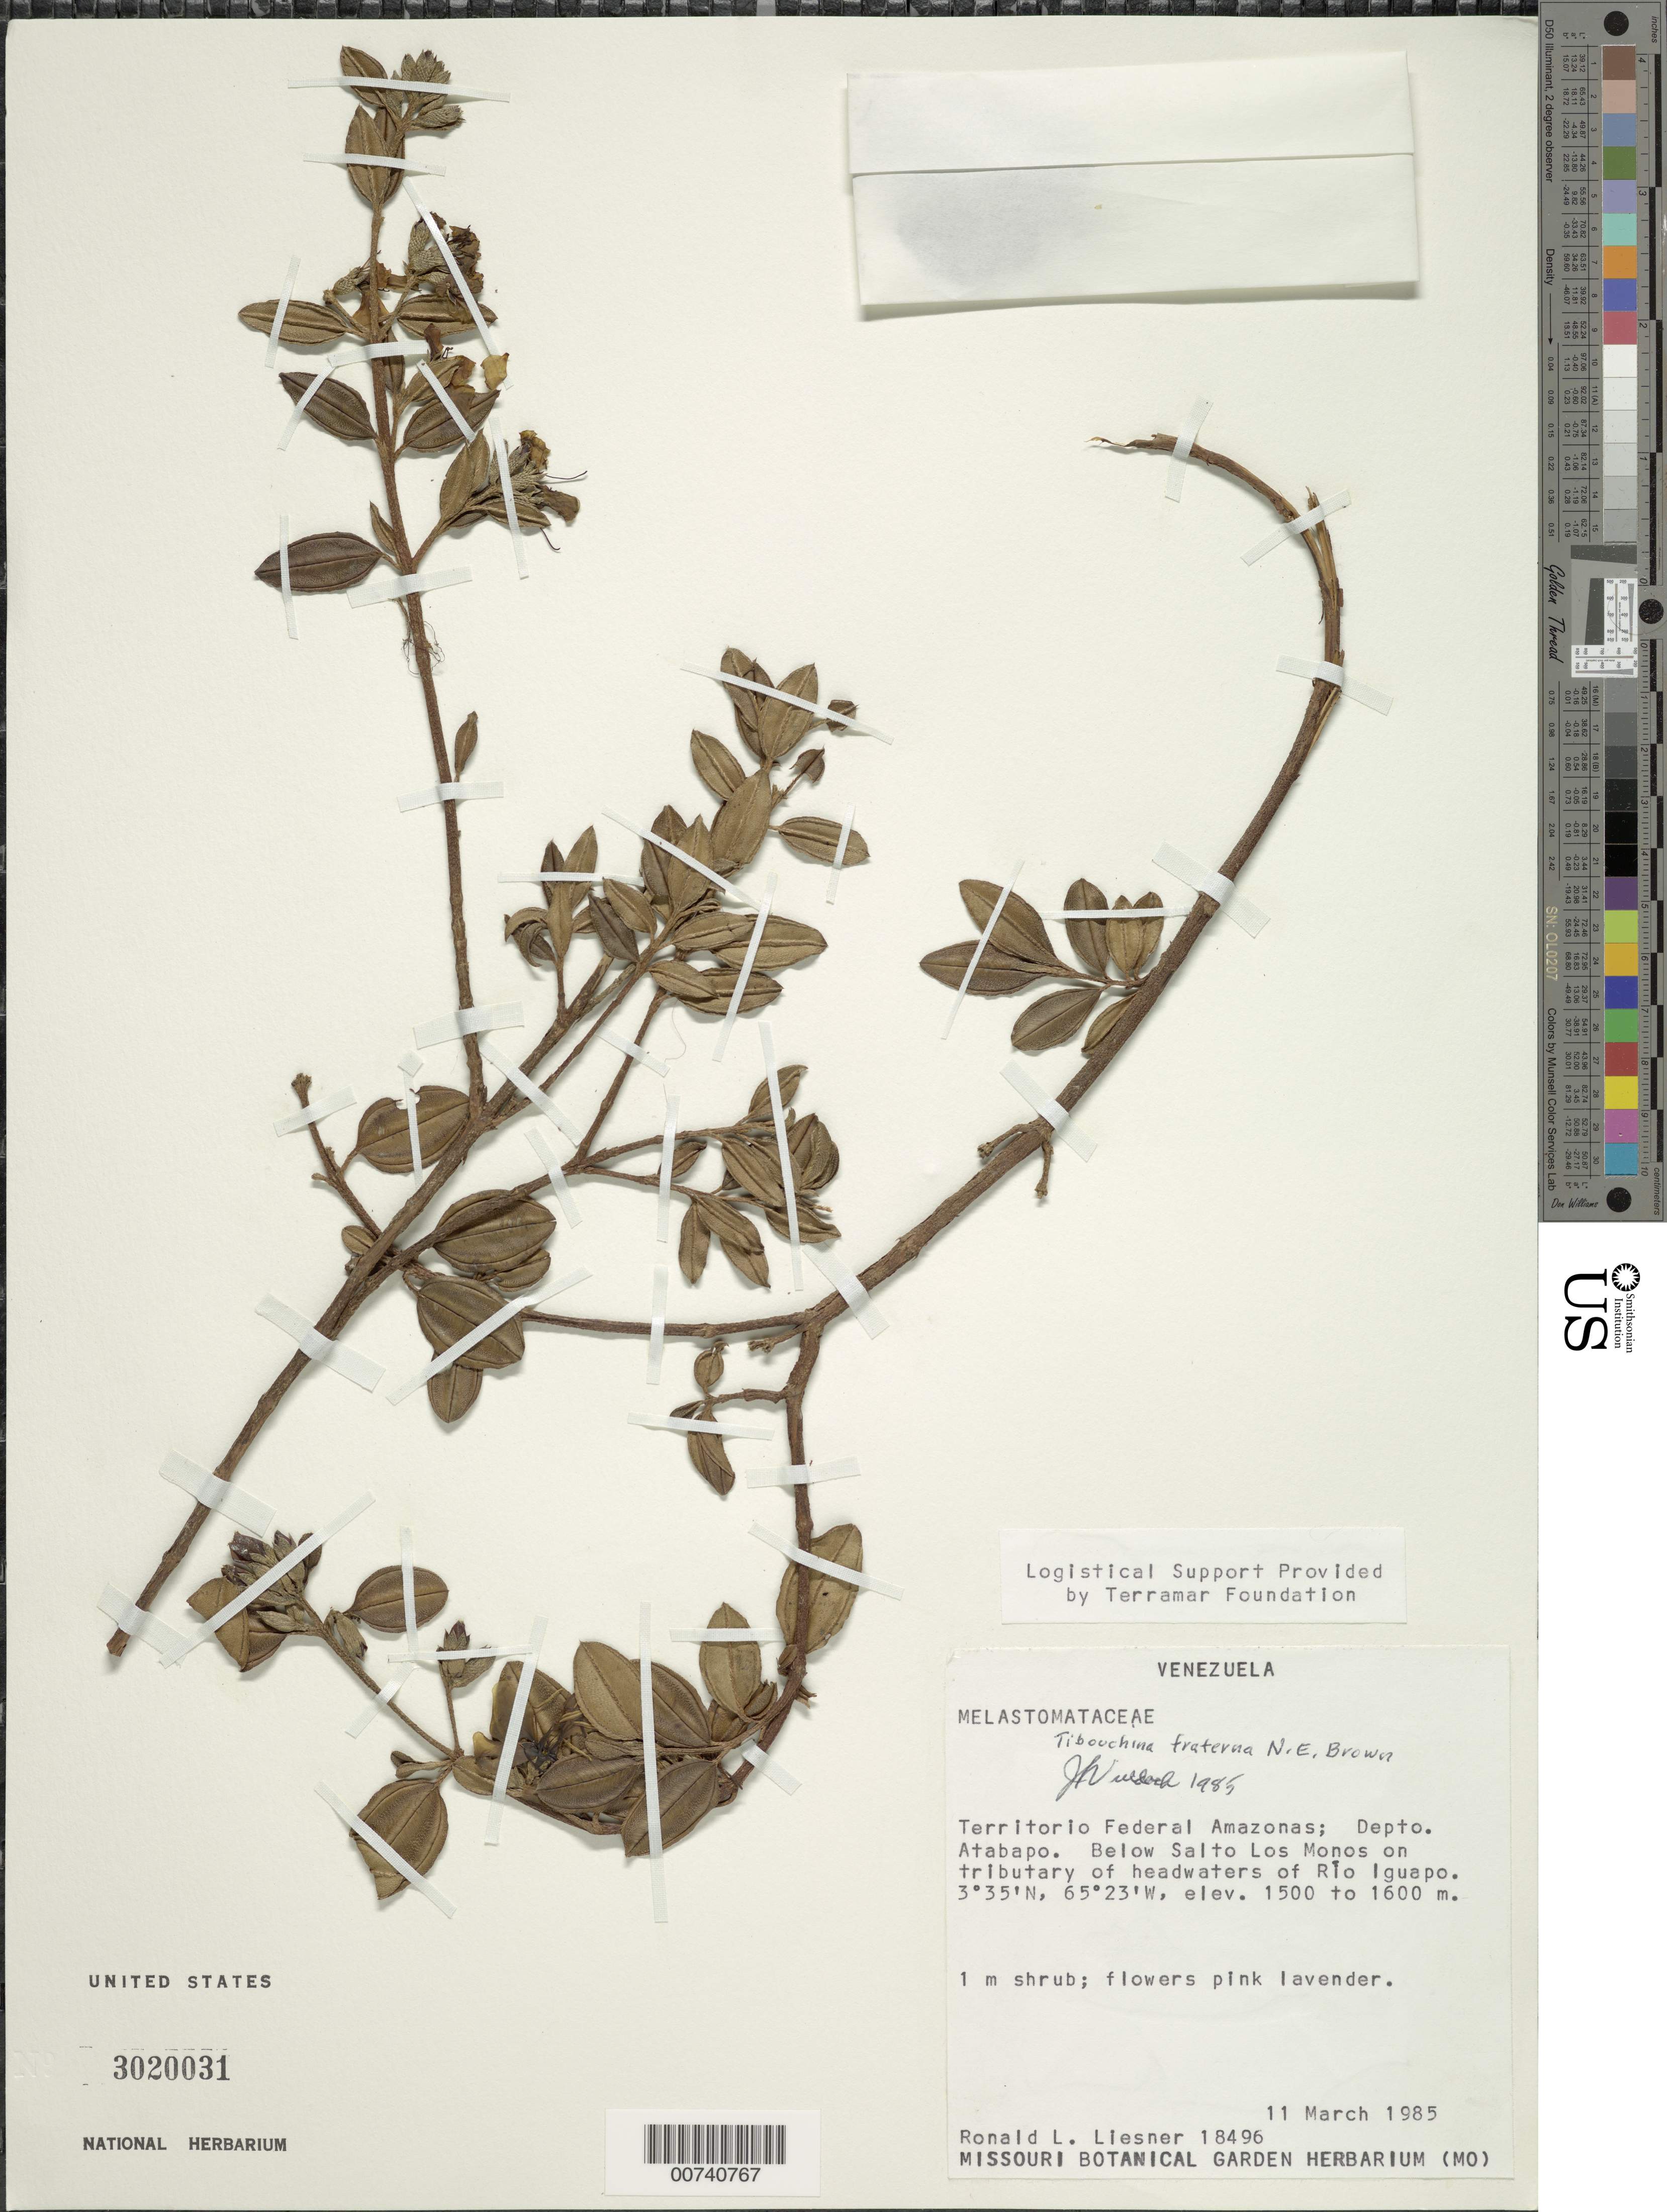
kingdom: Plantae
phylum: Tracheophyta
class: Magnoliopsida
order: Myrtales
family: Melastomataceae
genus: Tibouchina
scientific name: Tibouchina fraterna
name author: N.E. Br.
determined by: Wurdack, John J., (US), US (UNITED STATES)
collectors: R. L. Liesner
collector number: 18496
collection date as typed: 11-Mar-85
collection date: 1985-03-11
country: Venezuela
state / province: Amazonas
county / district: Atabapo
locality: Río Iguapo, below Salto Los Monos on tributary of headwaters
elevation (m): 1500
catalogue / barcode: US 3020031